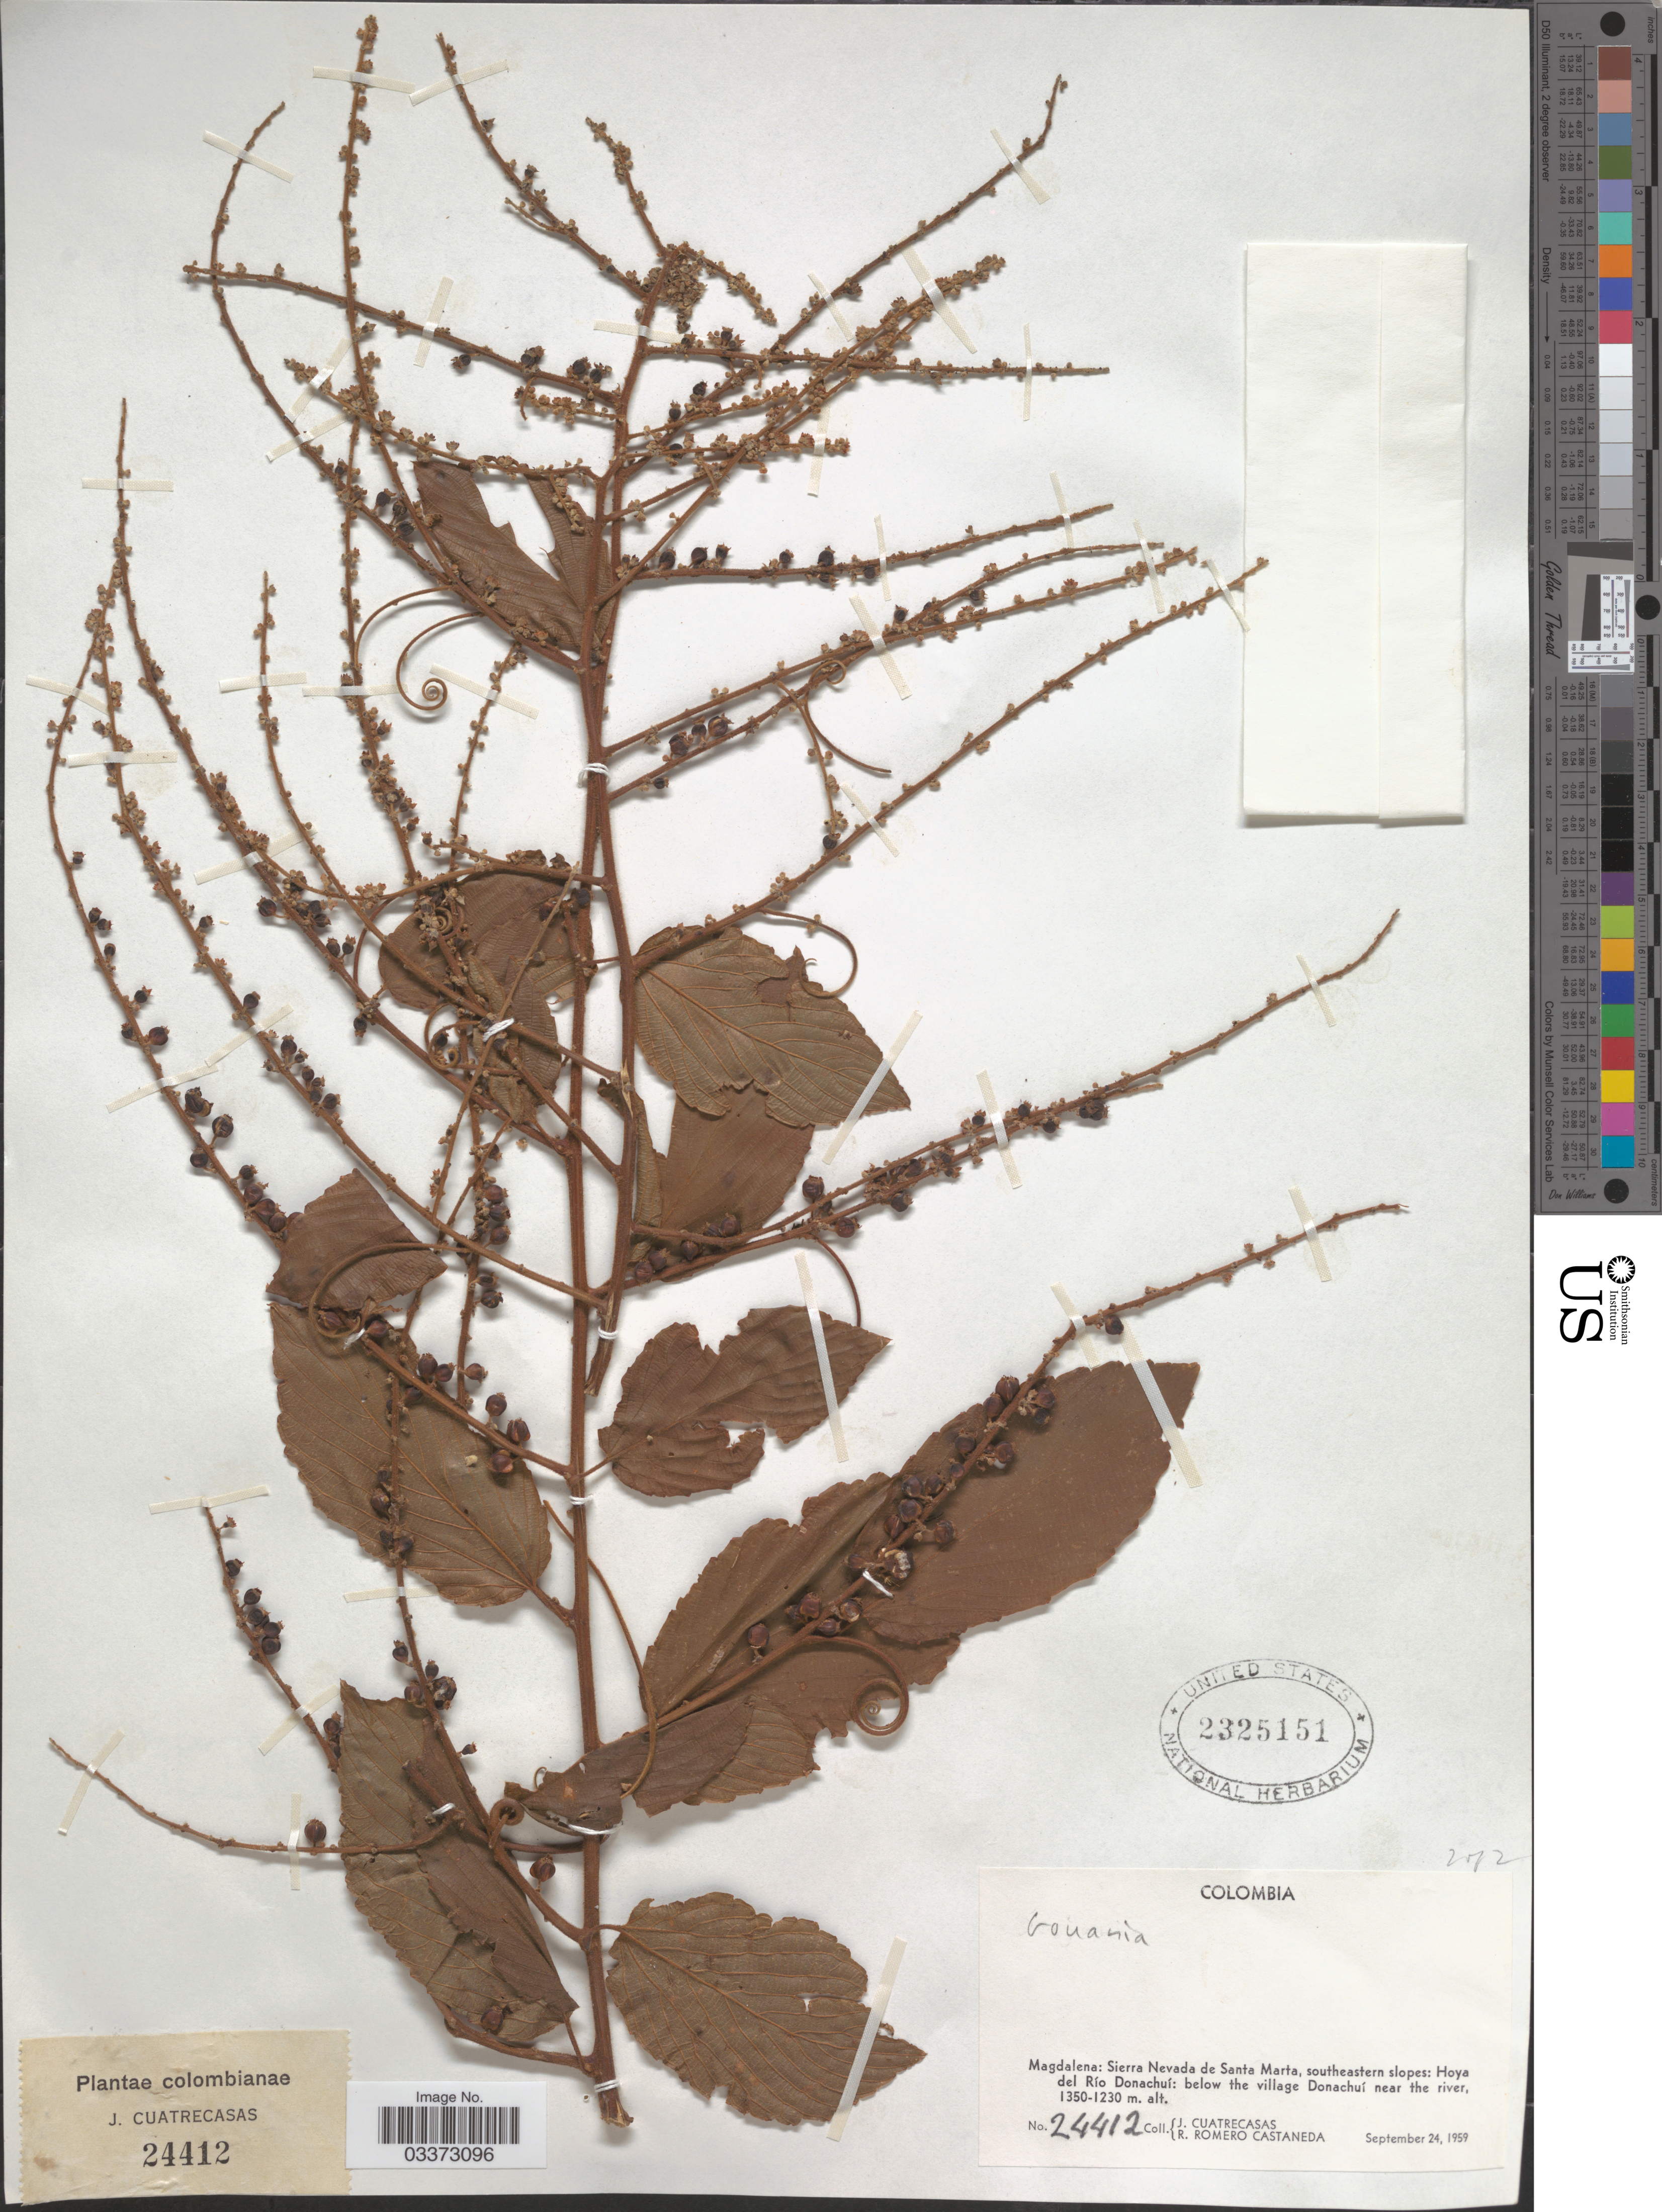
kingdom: Plantae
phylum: Tracheophyta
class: Magnoliopsida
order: Rosales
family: Rhamnaceae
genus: Gouania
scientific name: Gouania polygama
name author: (Jacq.) Urb.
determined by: Figueira, Mauricio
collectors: J. Cuatrecasas & R. Romero Castañeda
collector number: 24412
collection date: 1959-09-24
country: Colombia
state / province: Magdalena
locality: Sierra Nevada de Santa Marta, southeastern slopes: Hoya del Río Donachuí: below the village Donachuí near the river.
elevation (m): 1230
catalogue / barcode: US 2325151